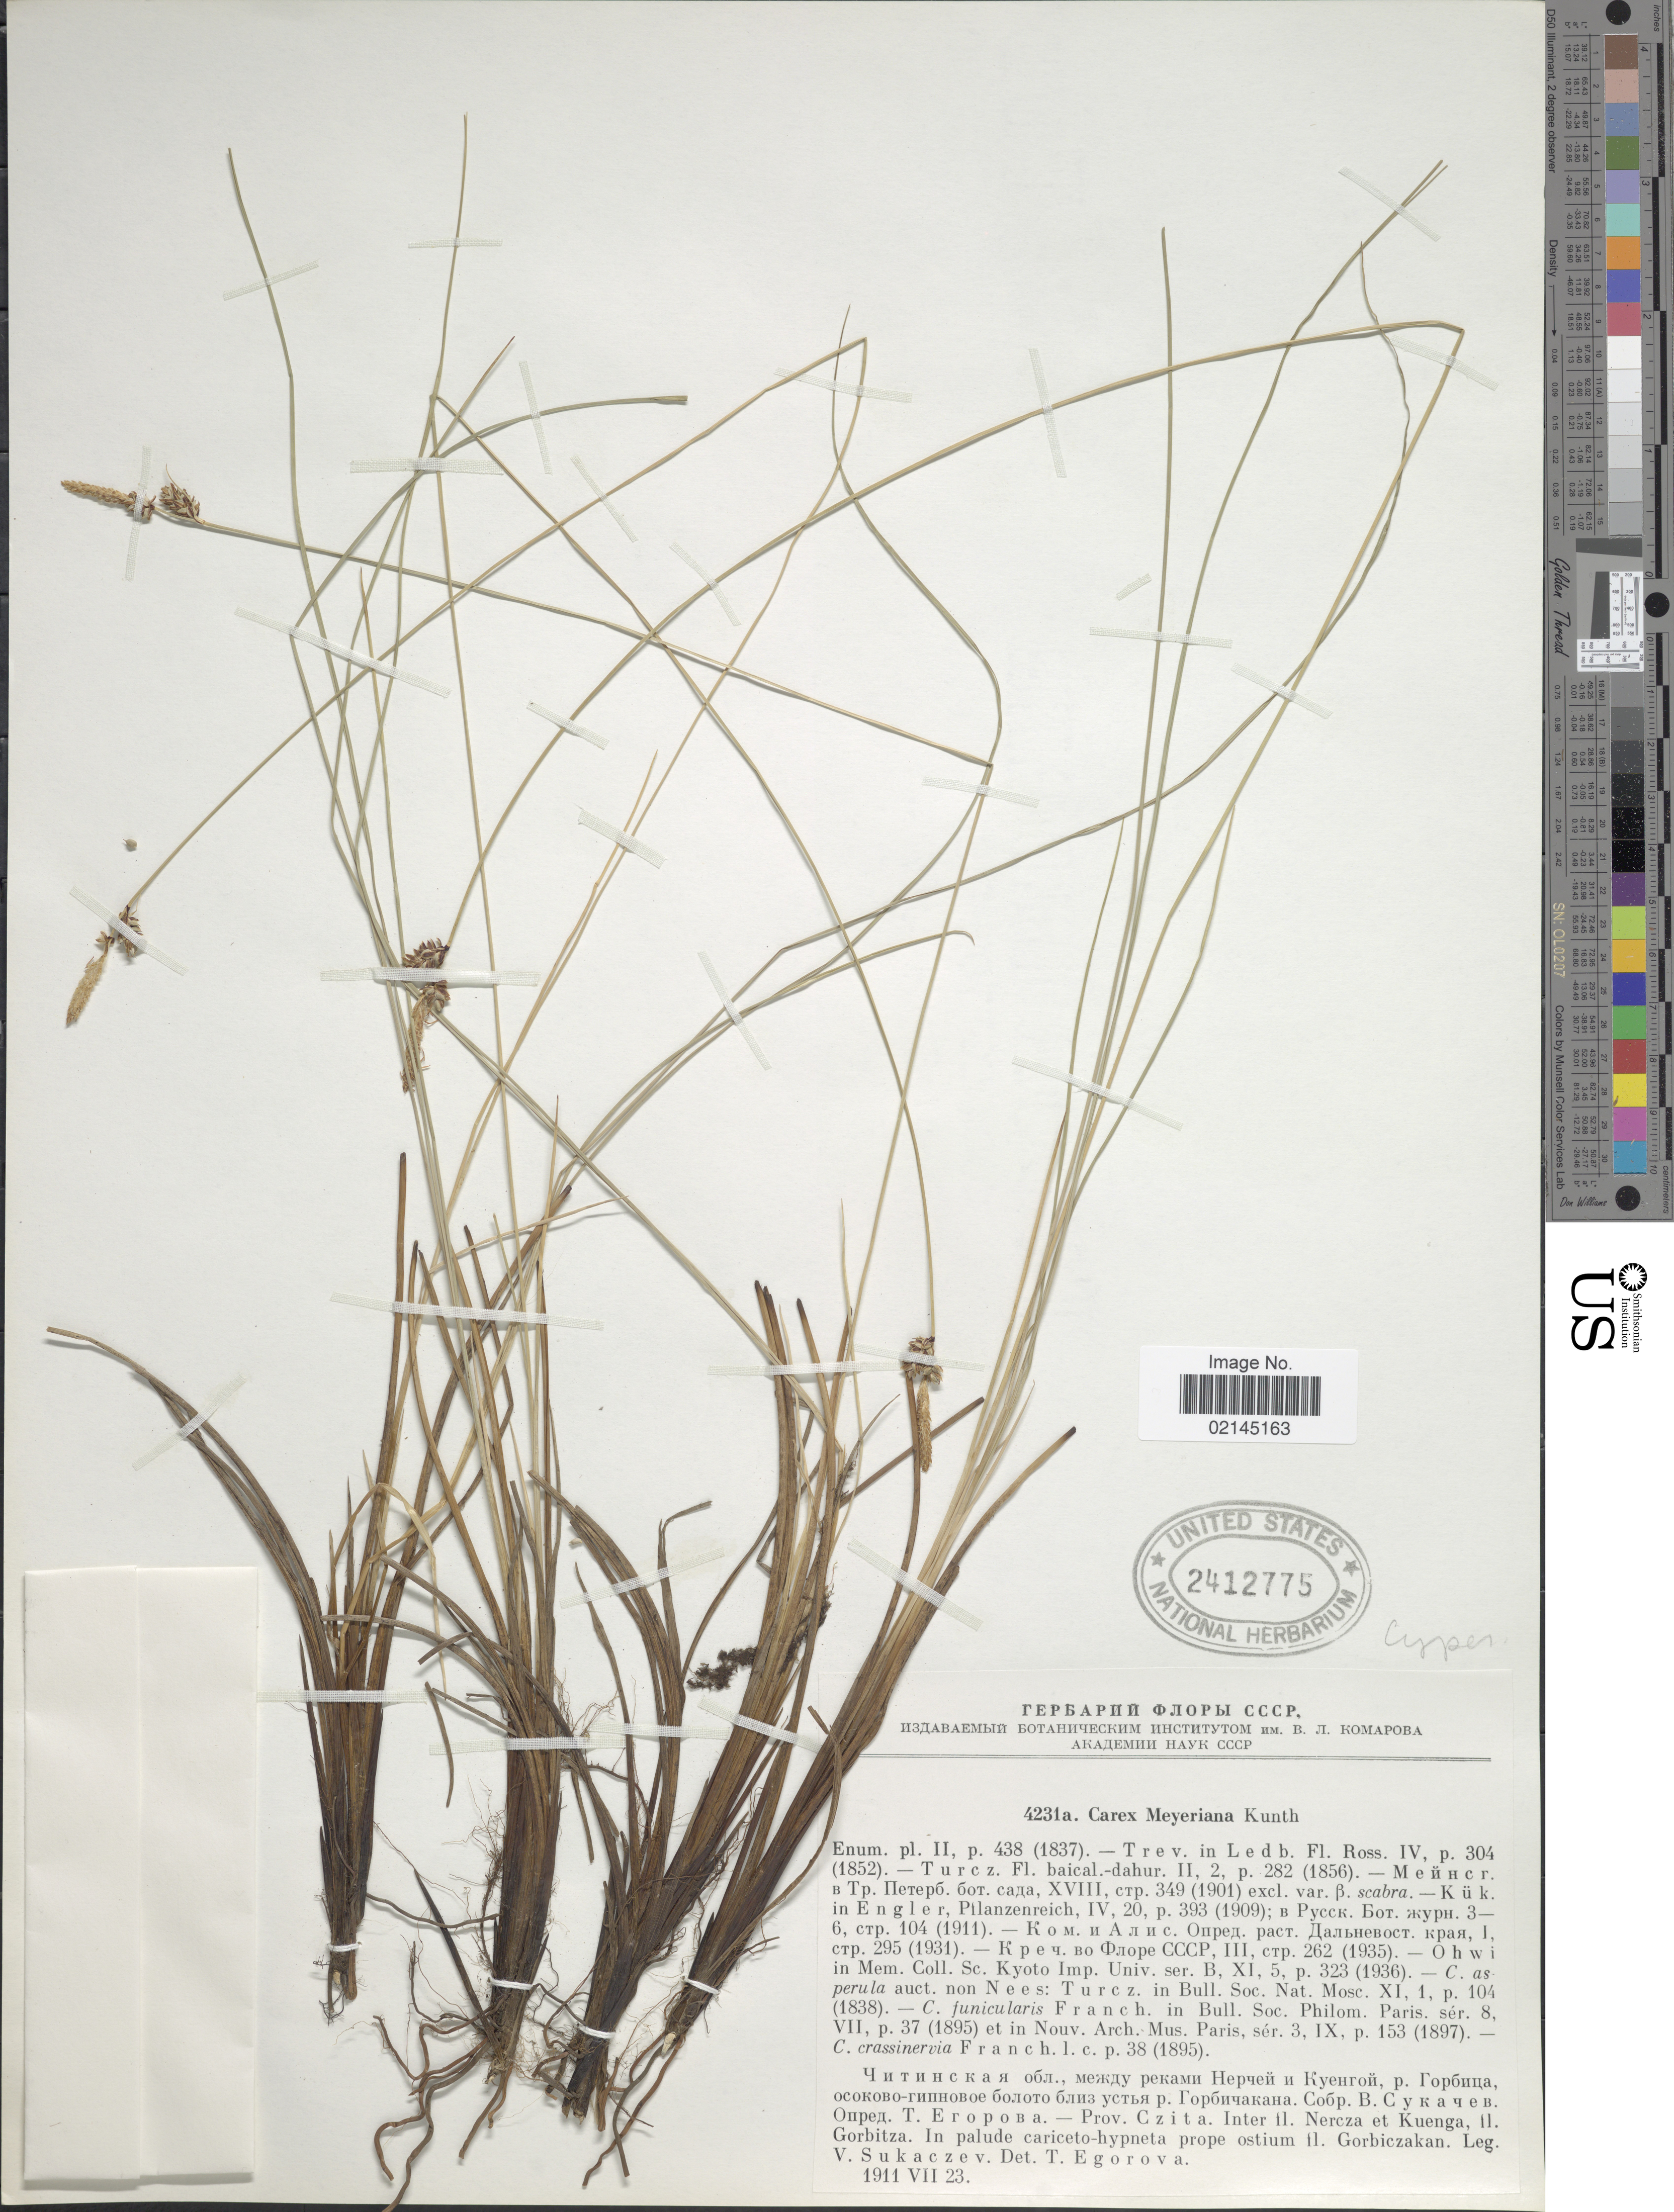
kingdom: Plantae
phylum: Tracheophyta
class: Liliopsida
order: Poales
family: Cyperaceae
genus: Carex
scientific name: Carex meyeriana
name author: Kunth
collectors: V. Sukaczev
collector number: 4231a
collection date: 1911-07-23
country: Russian Federation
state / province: Zabaykalsky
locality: Prov. Chita. Inter fl. Nercza et Kuenga, fl. Gorbitza. In palude cariceto-hypneta prope ostiumfl. Gorbiczakan.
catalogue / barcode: US 2412775